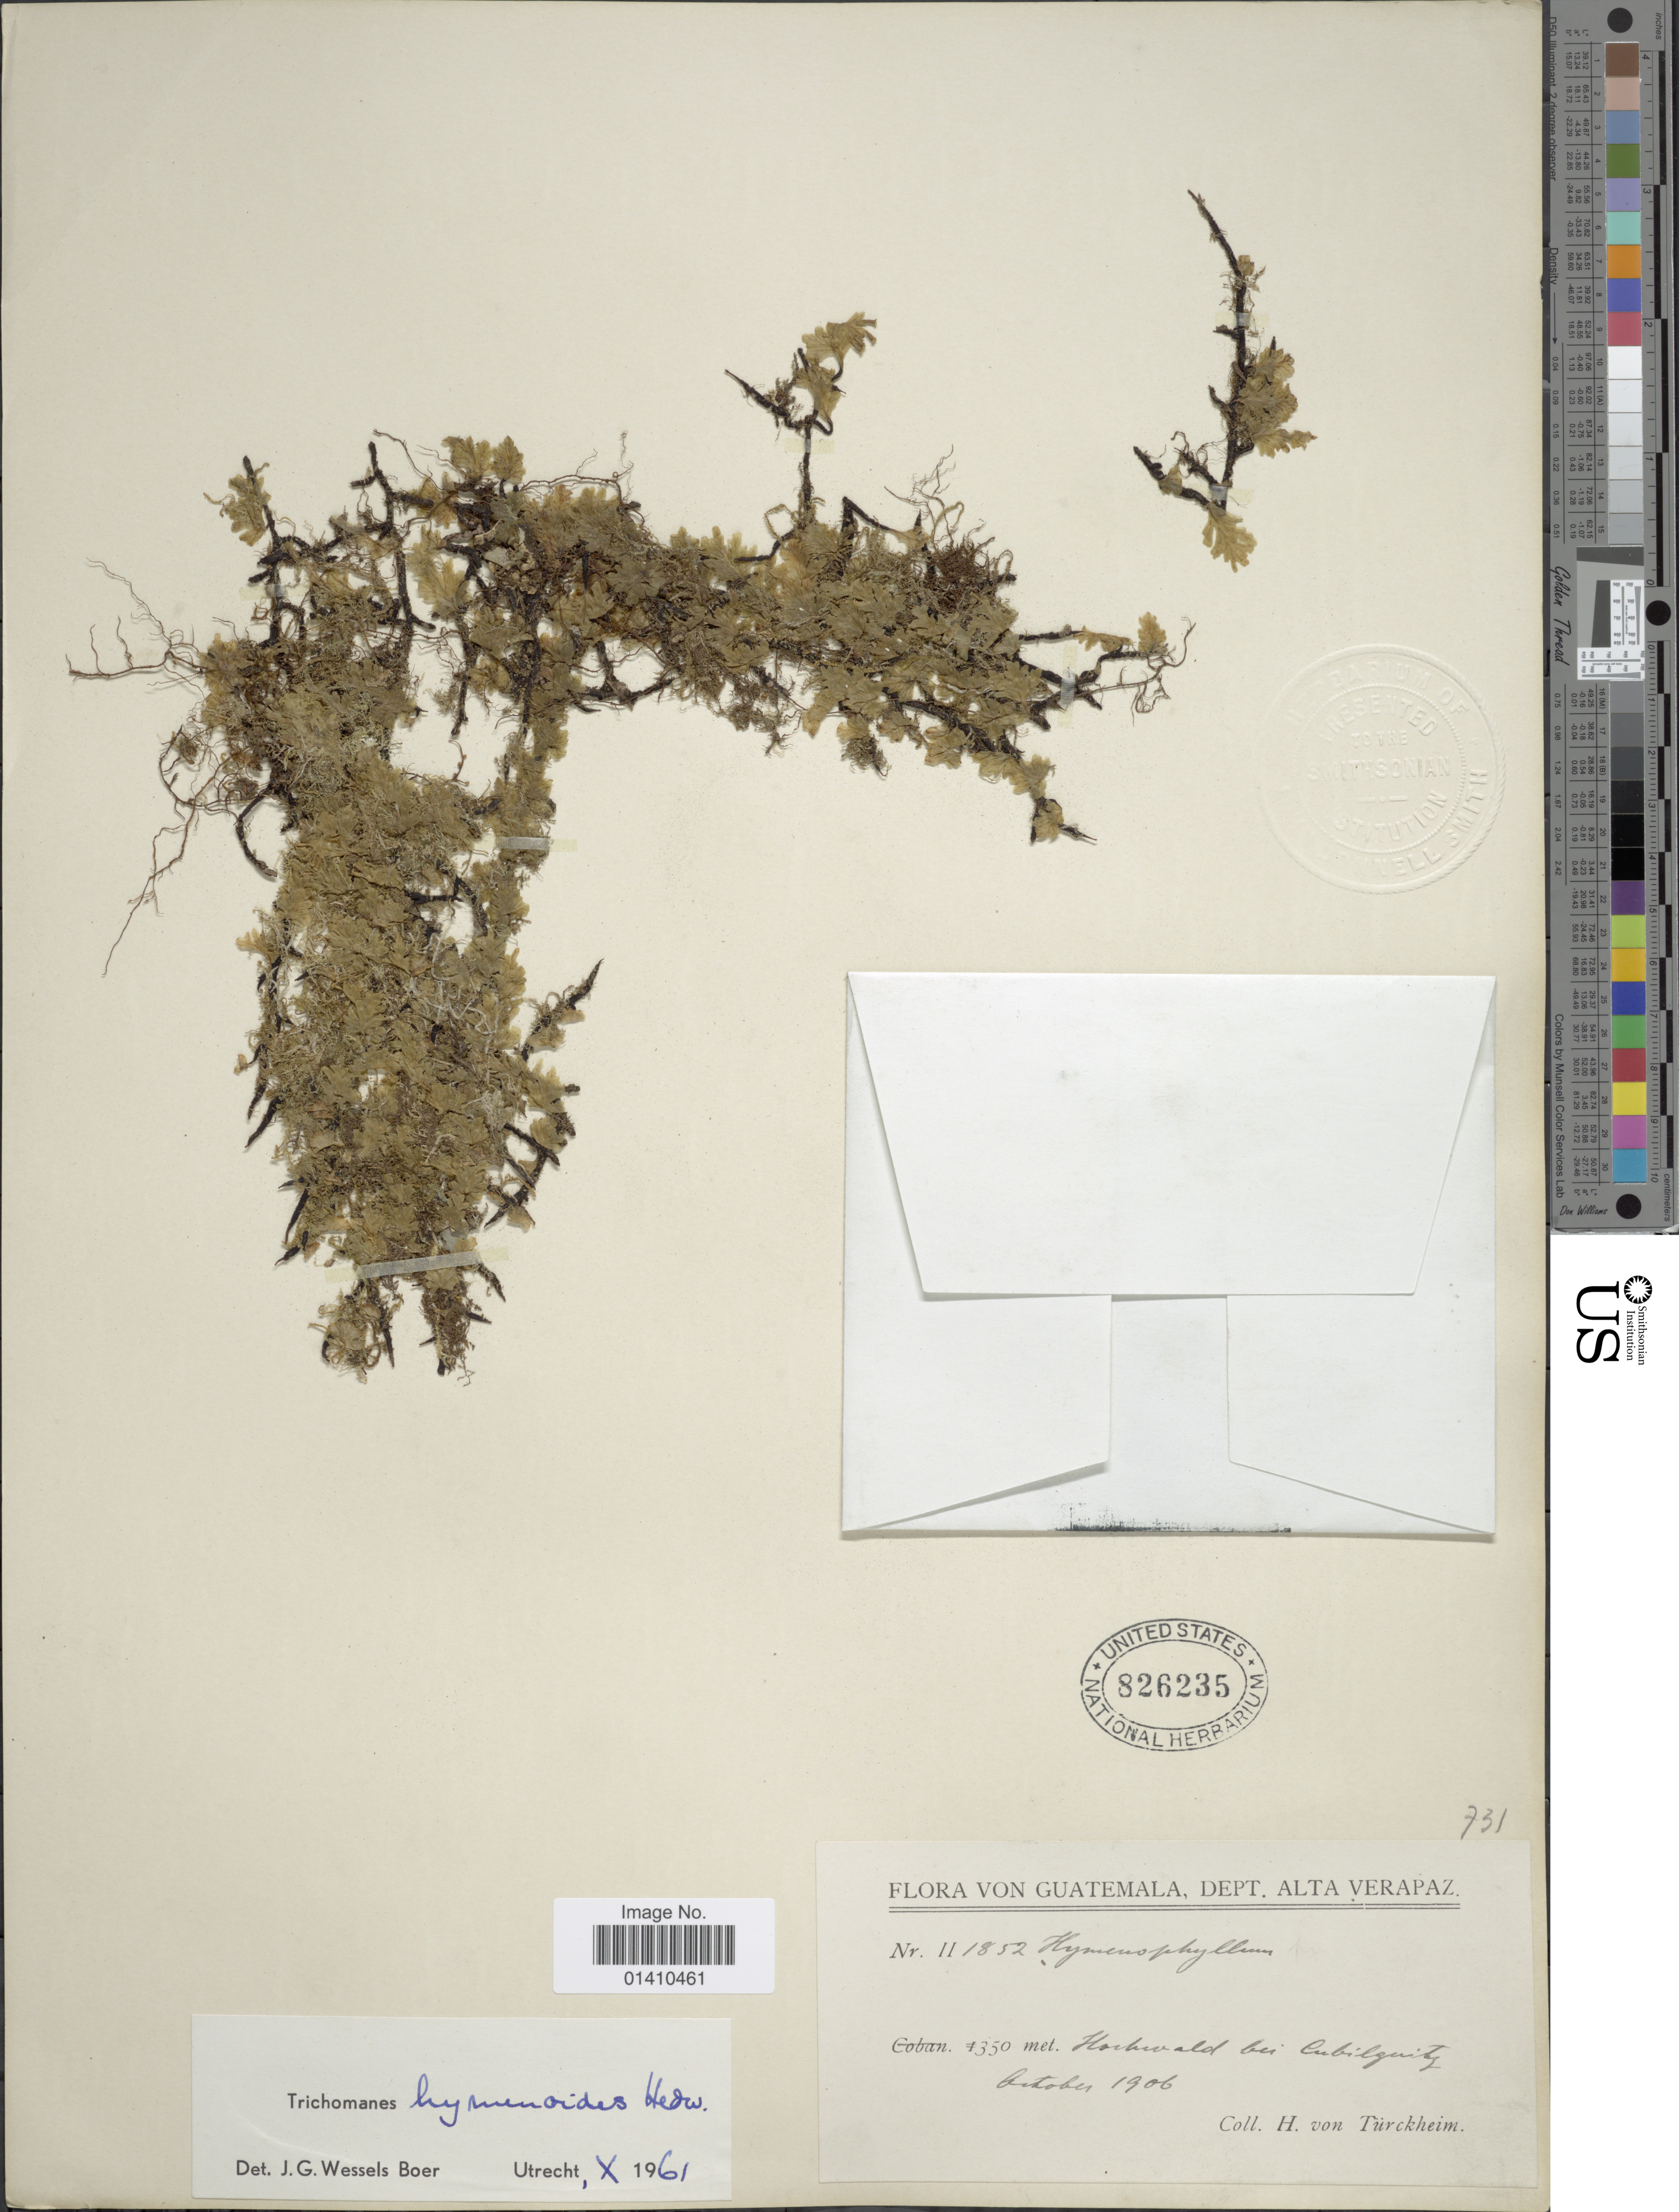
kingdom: Plantae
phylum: Tracheophyta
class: Polypodiopsida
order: Hymenophyllales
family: Hymenophyllaceae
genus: Didymoglossum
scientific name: Didymoglossum hymenoides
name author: (Hedw.) Copel.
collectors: H. von Türckheim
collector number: II 1852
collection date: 1906-10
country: Guatemala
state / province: Alta Verapaz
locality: Hochwald bei Cubilgüitz [high forest at Cubilgüitz]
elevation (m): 350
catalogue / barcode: US 826235